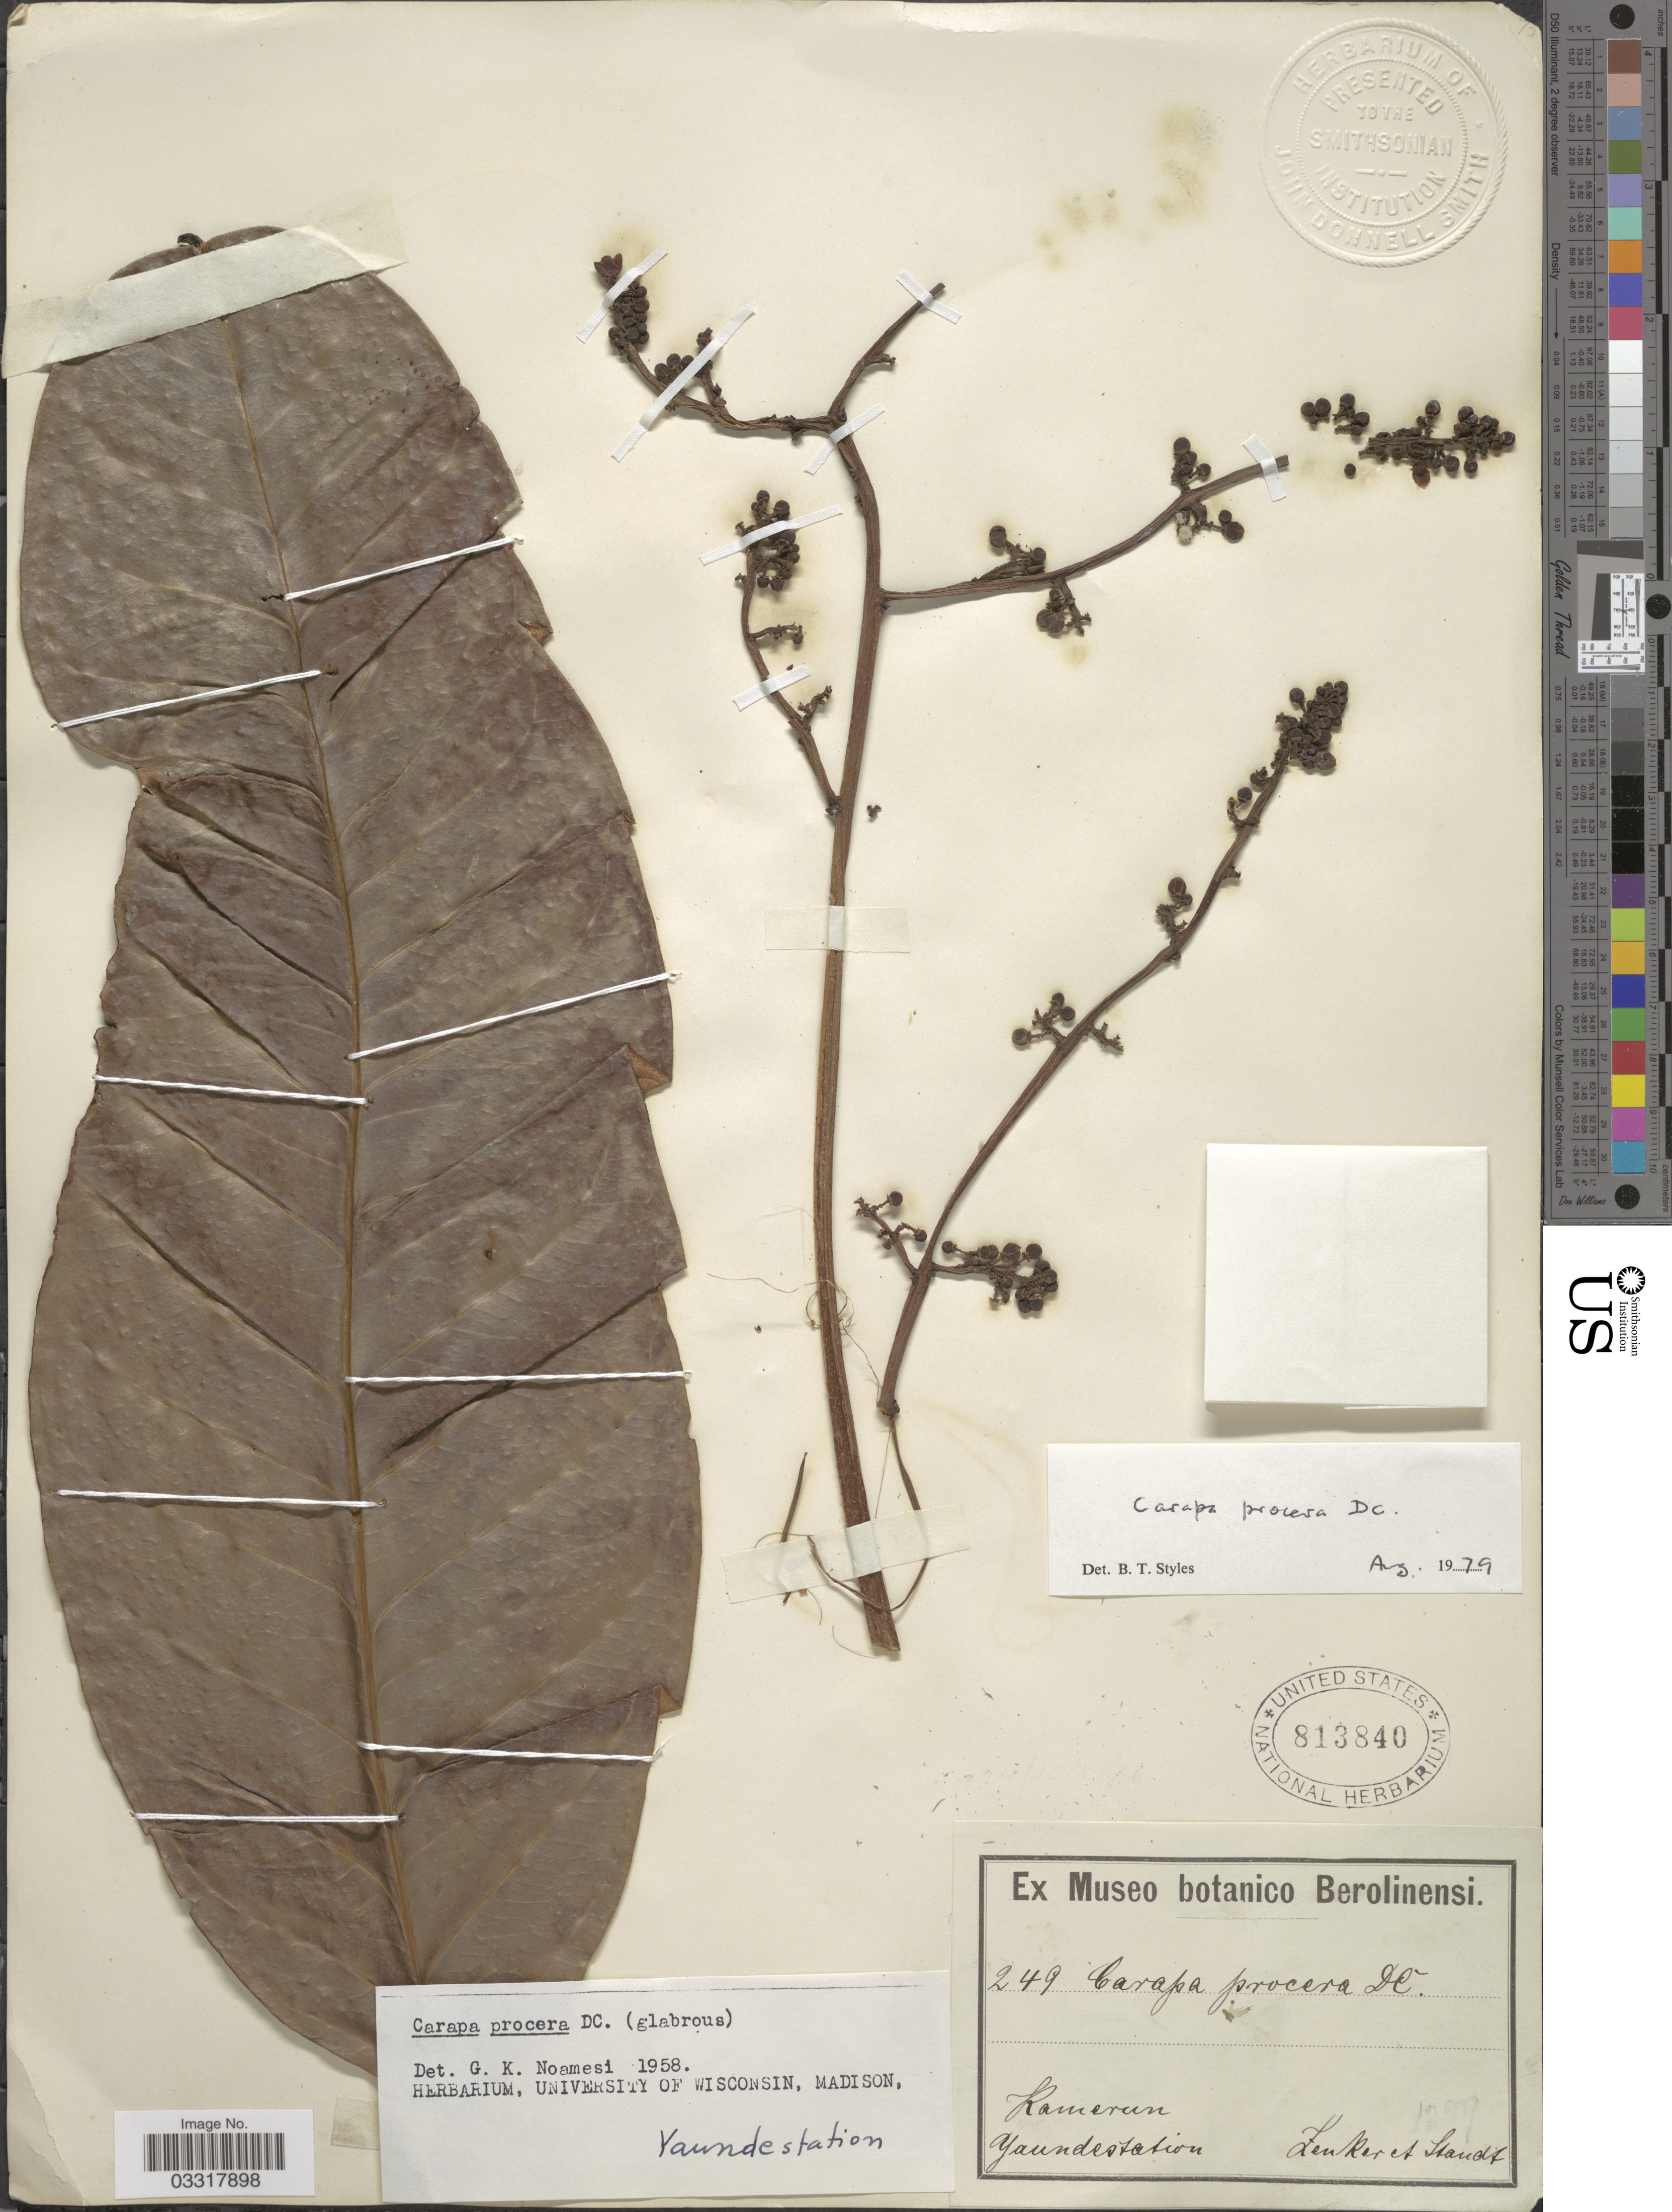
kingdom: Plantae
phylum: Tracheophyta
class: Magnoliopsida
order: Sapindales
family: Meliaceae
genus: Carapa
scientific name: Carapa procera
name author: DC.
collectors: Zenker, -- & -. Staudt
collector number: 249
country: Cameroon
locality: Kamerun. Yaundestation.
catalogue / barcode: US 813840